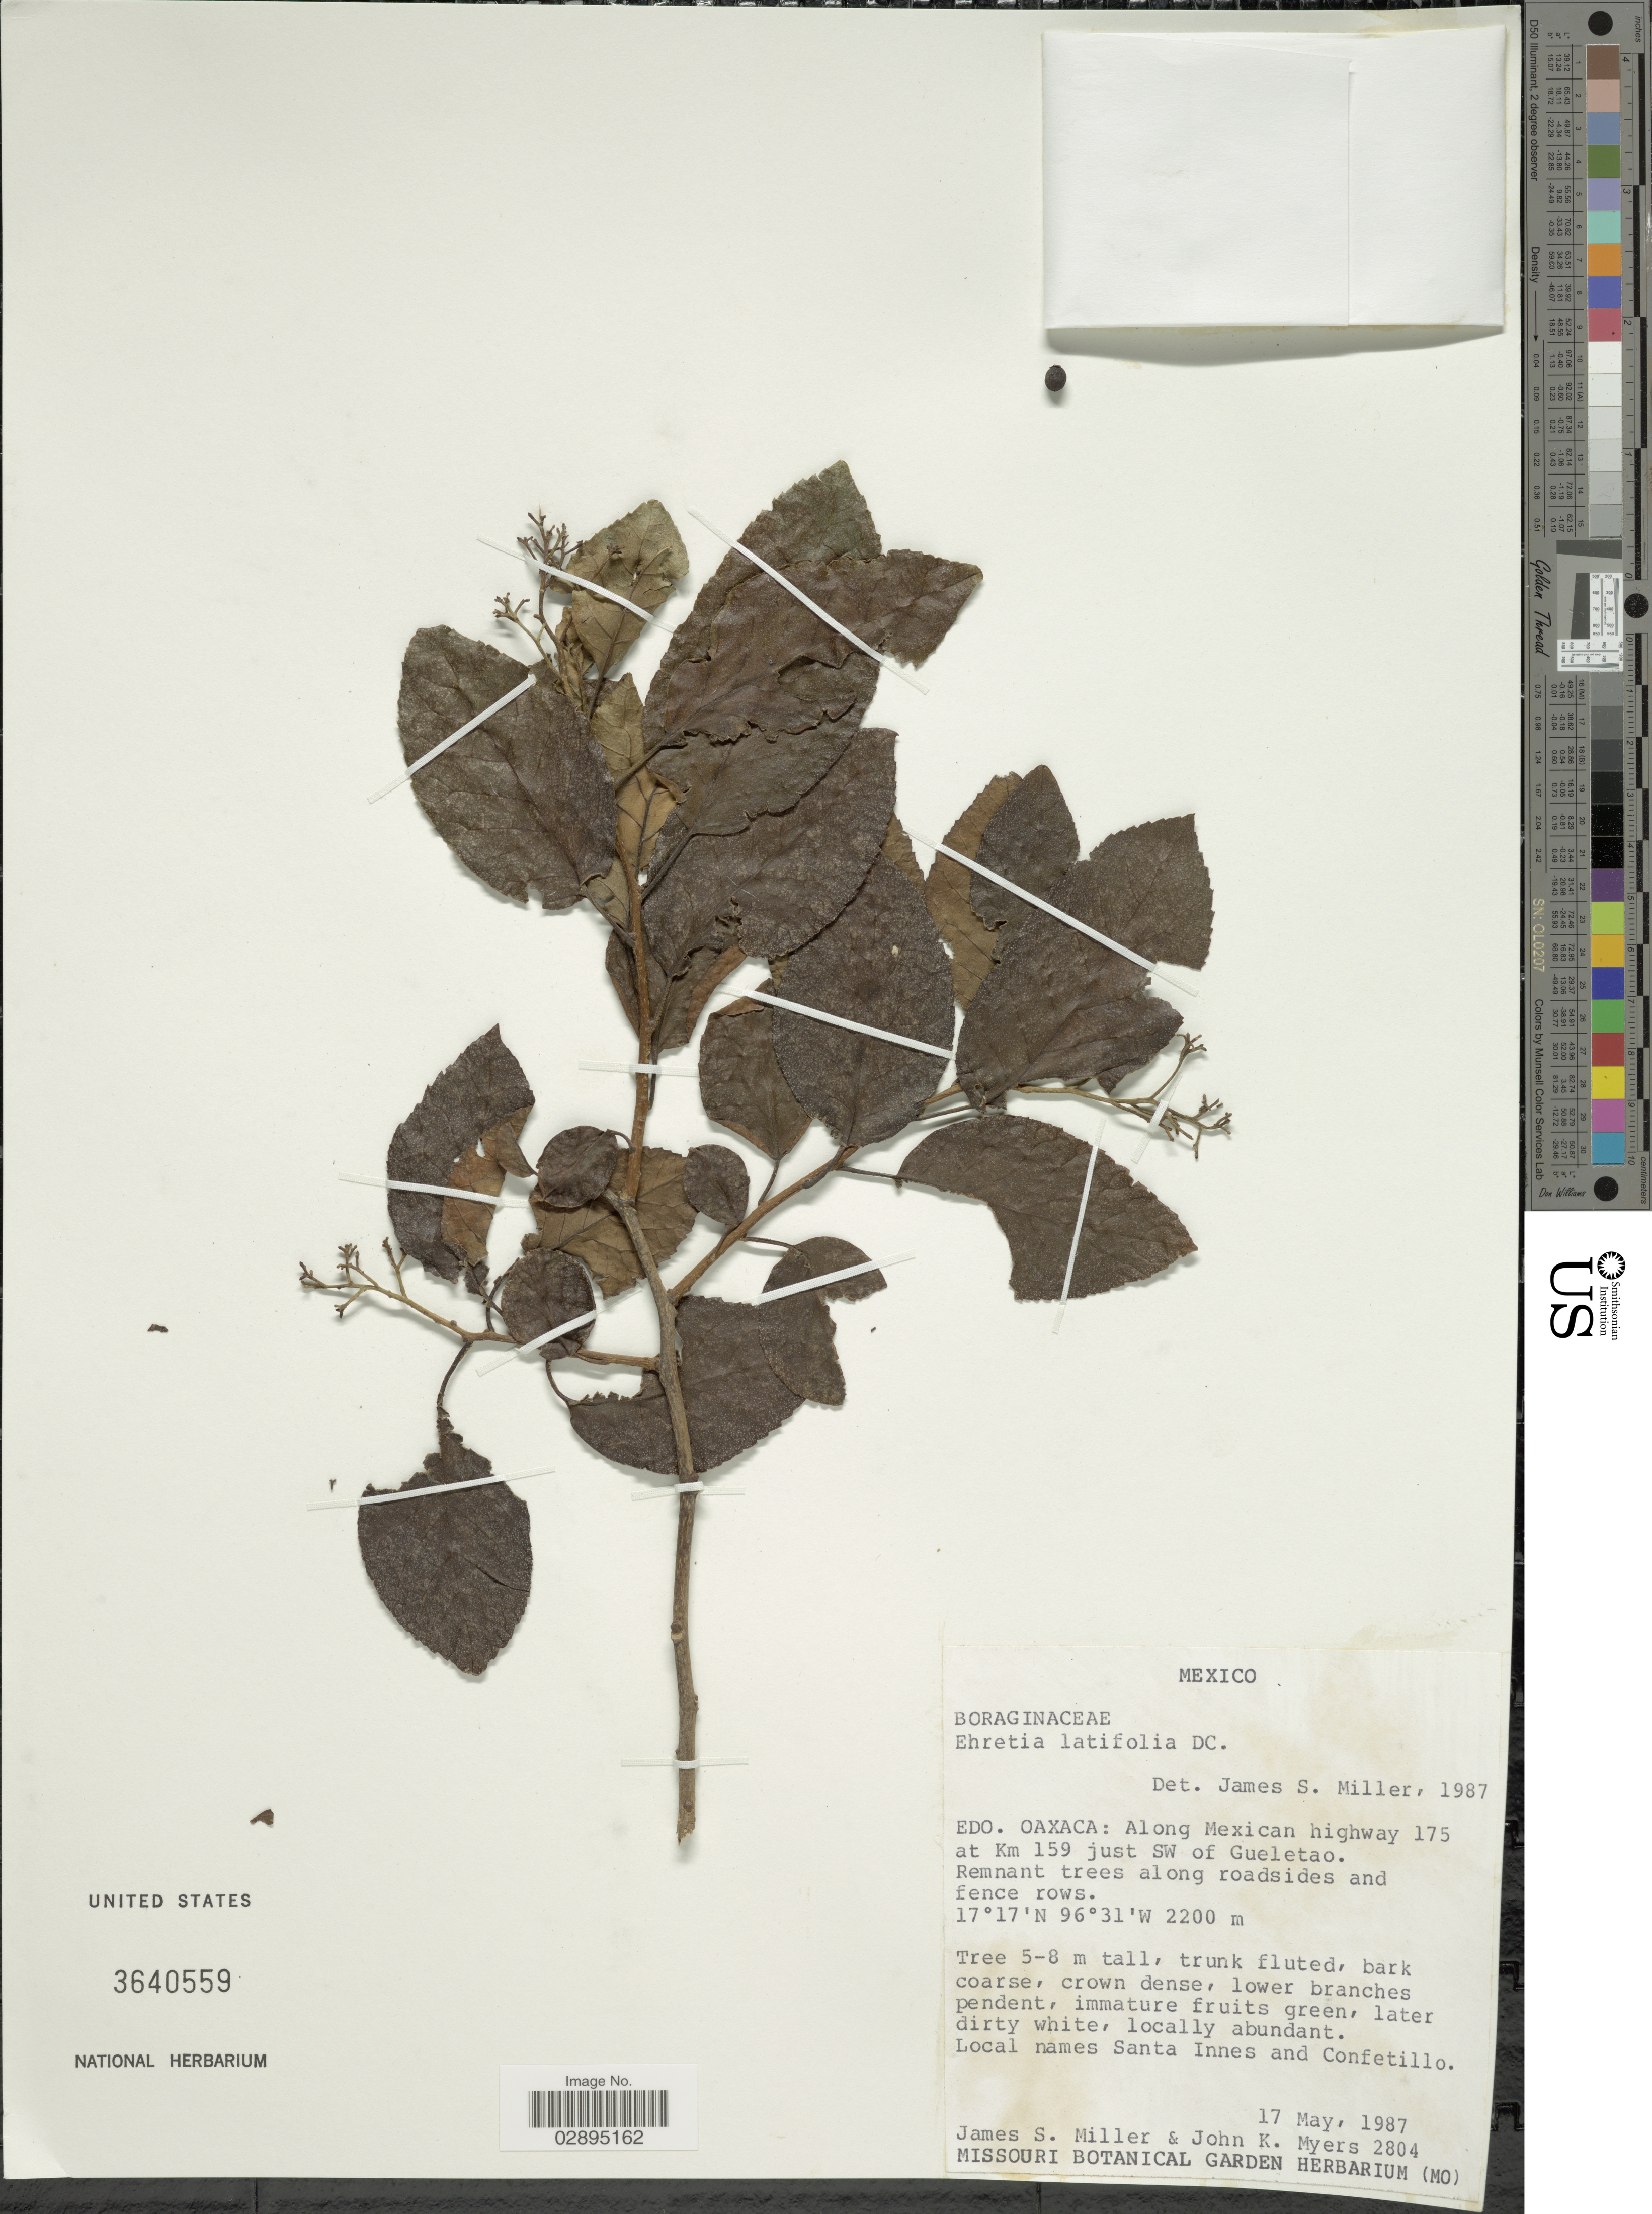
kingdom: Plantae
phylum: Tracheophyta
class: Magnoliopsida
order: Boraginales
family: Ehretiaceae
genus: Ehretia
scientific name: Ehretia latifolia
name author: DC.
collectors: J. S. Miller & J. Myers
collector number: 2804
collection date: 1987-05-17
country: Mexico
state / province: Oaxaca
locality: Edo. Oaxaca: Along Mexican highway 175 at Km 159 just SW of Gueletao.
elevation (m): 2200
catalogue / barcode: US 3640559